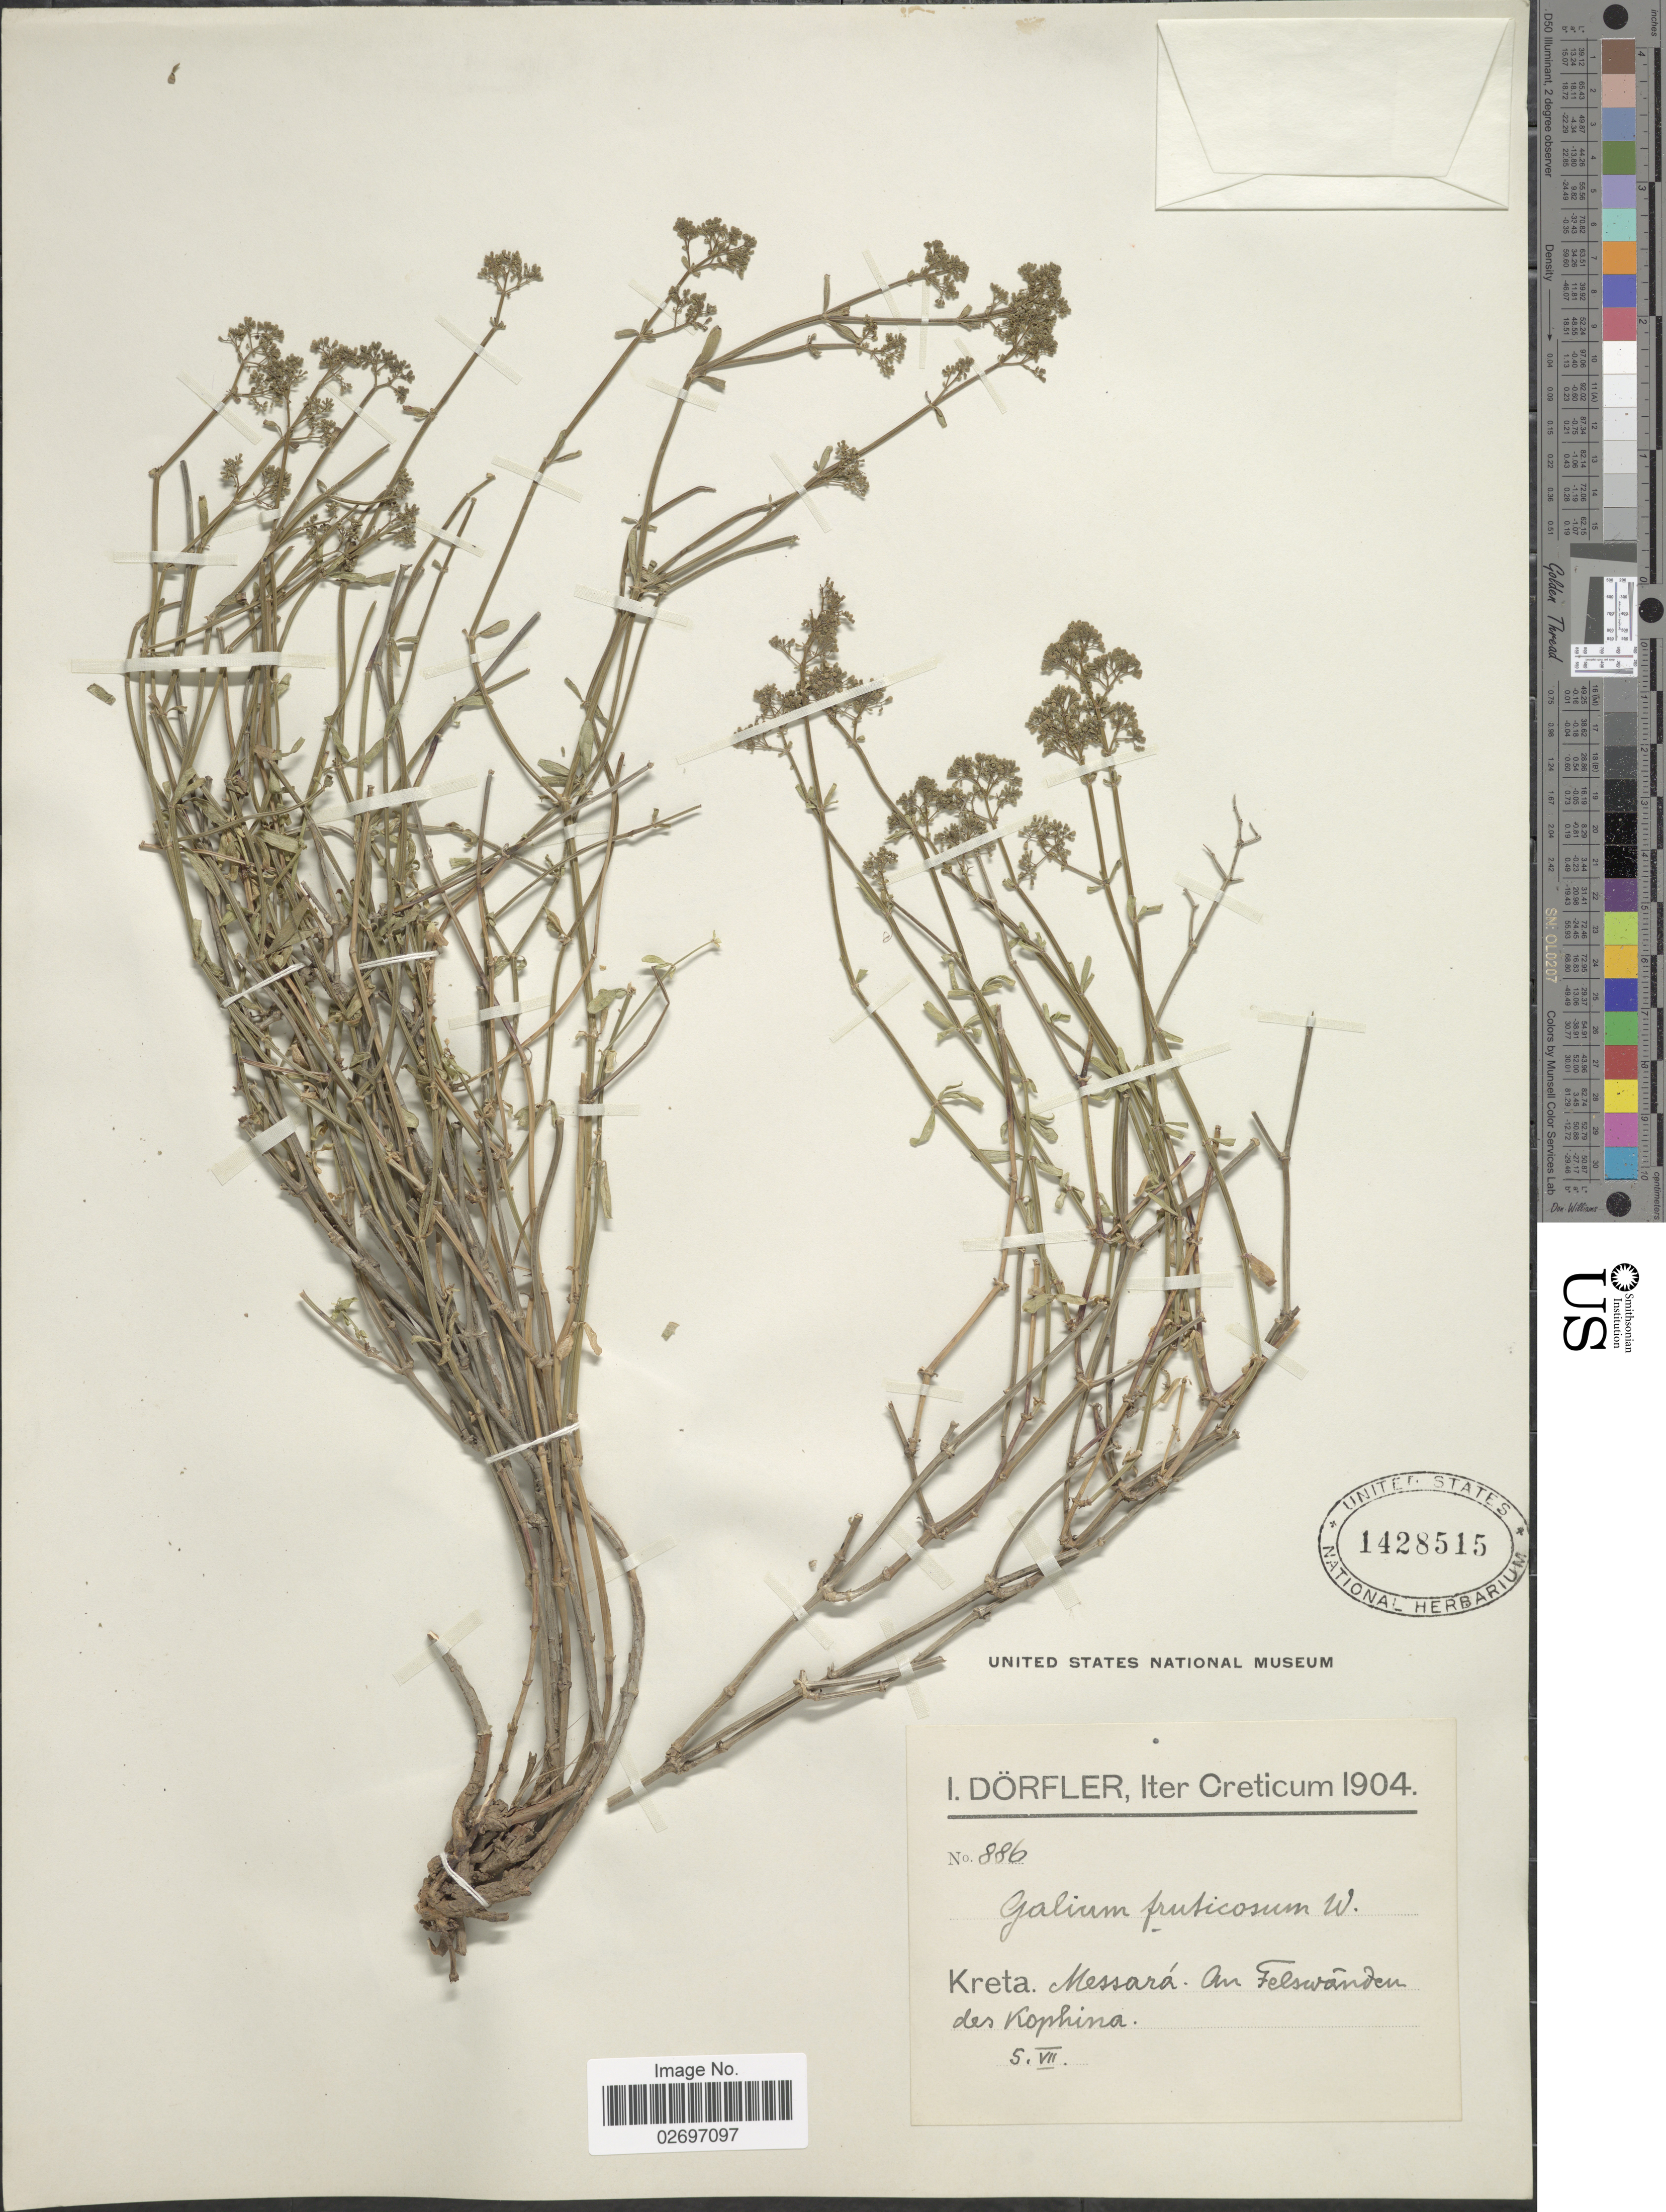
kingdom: Plantae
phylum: Tracheophyta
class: Magnoliopsida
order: Gentianales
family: Rubiaceae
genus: Galium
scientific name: Galium fruticosum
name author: Willd.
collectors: I. Dörfler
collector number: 886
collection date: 1904-07-05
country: Greece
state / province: Crete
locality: Creticum, Kreta, Messara, an Felswanden des Kophina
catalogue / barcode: US 1428515